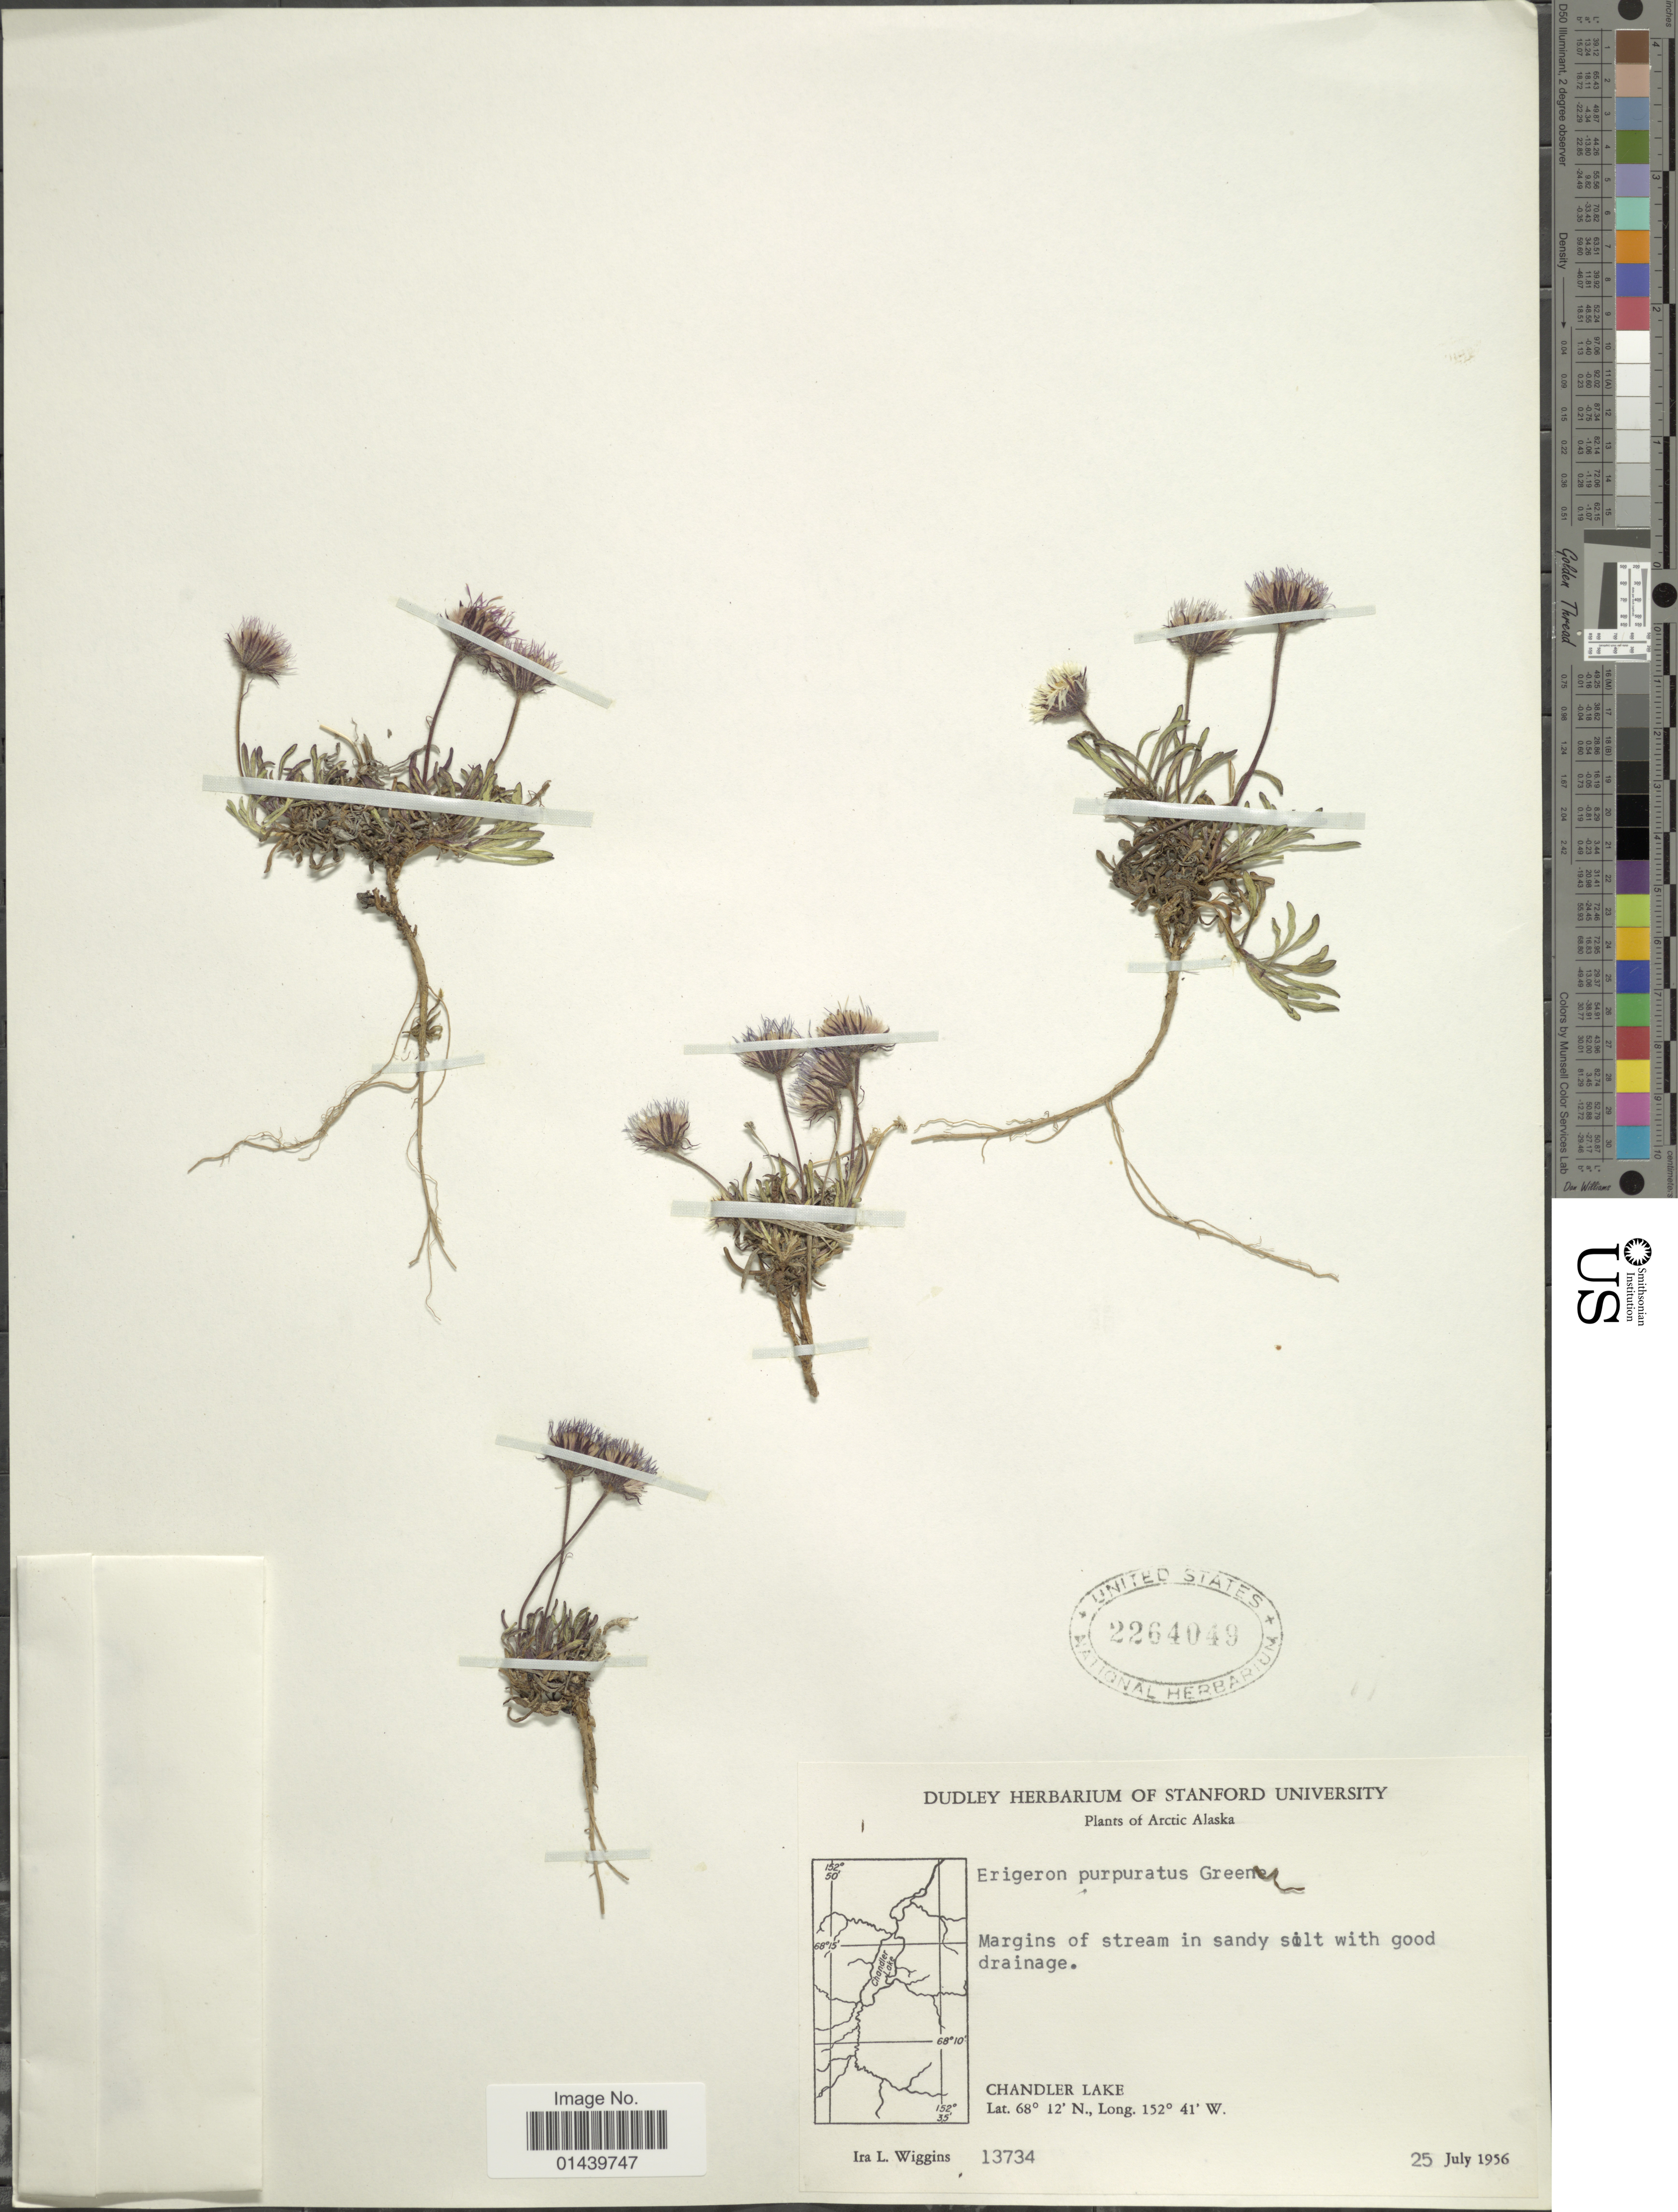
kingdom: Plantae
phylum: Tracheophyta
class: Magnoliopsida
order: Asterales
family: Asteraceae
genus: Erigeron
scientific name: Erigeron purpuratus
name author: Greene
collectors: I. L. Wiggins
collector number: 13734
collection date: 1956-07-25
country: United States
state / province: Alaska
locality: Arctic Alaska. Chandler Lake.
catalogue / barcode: US 2264049